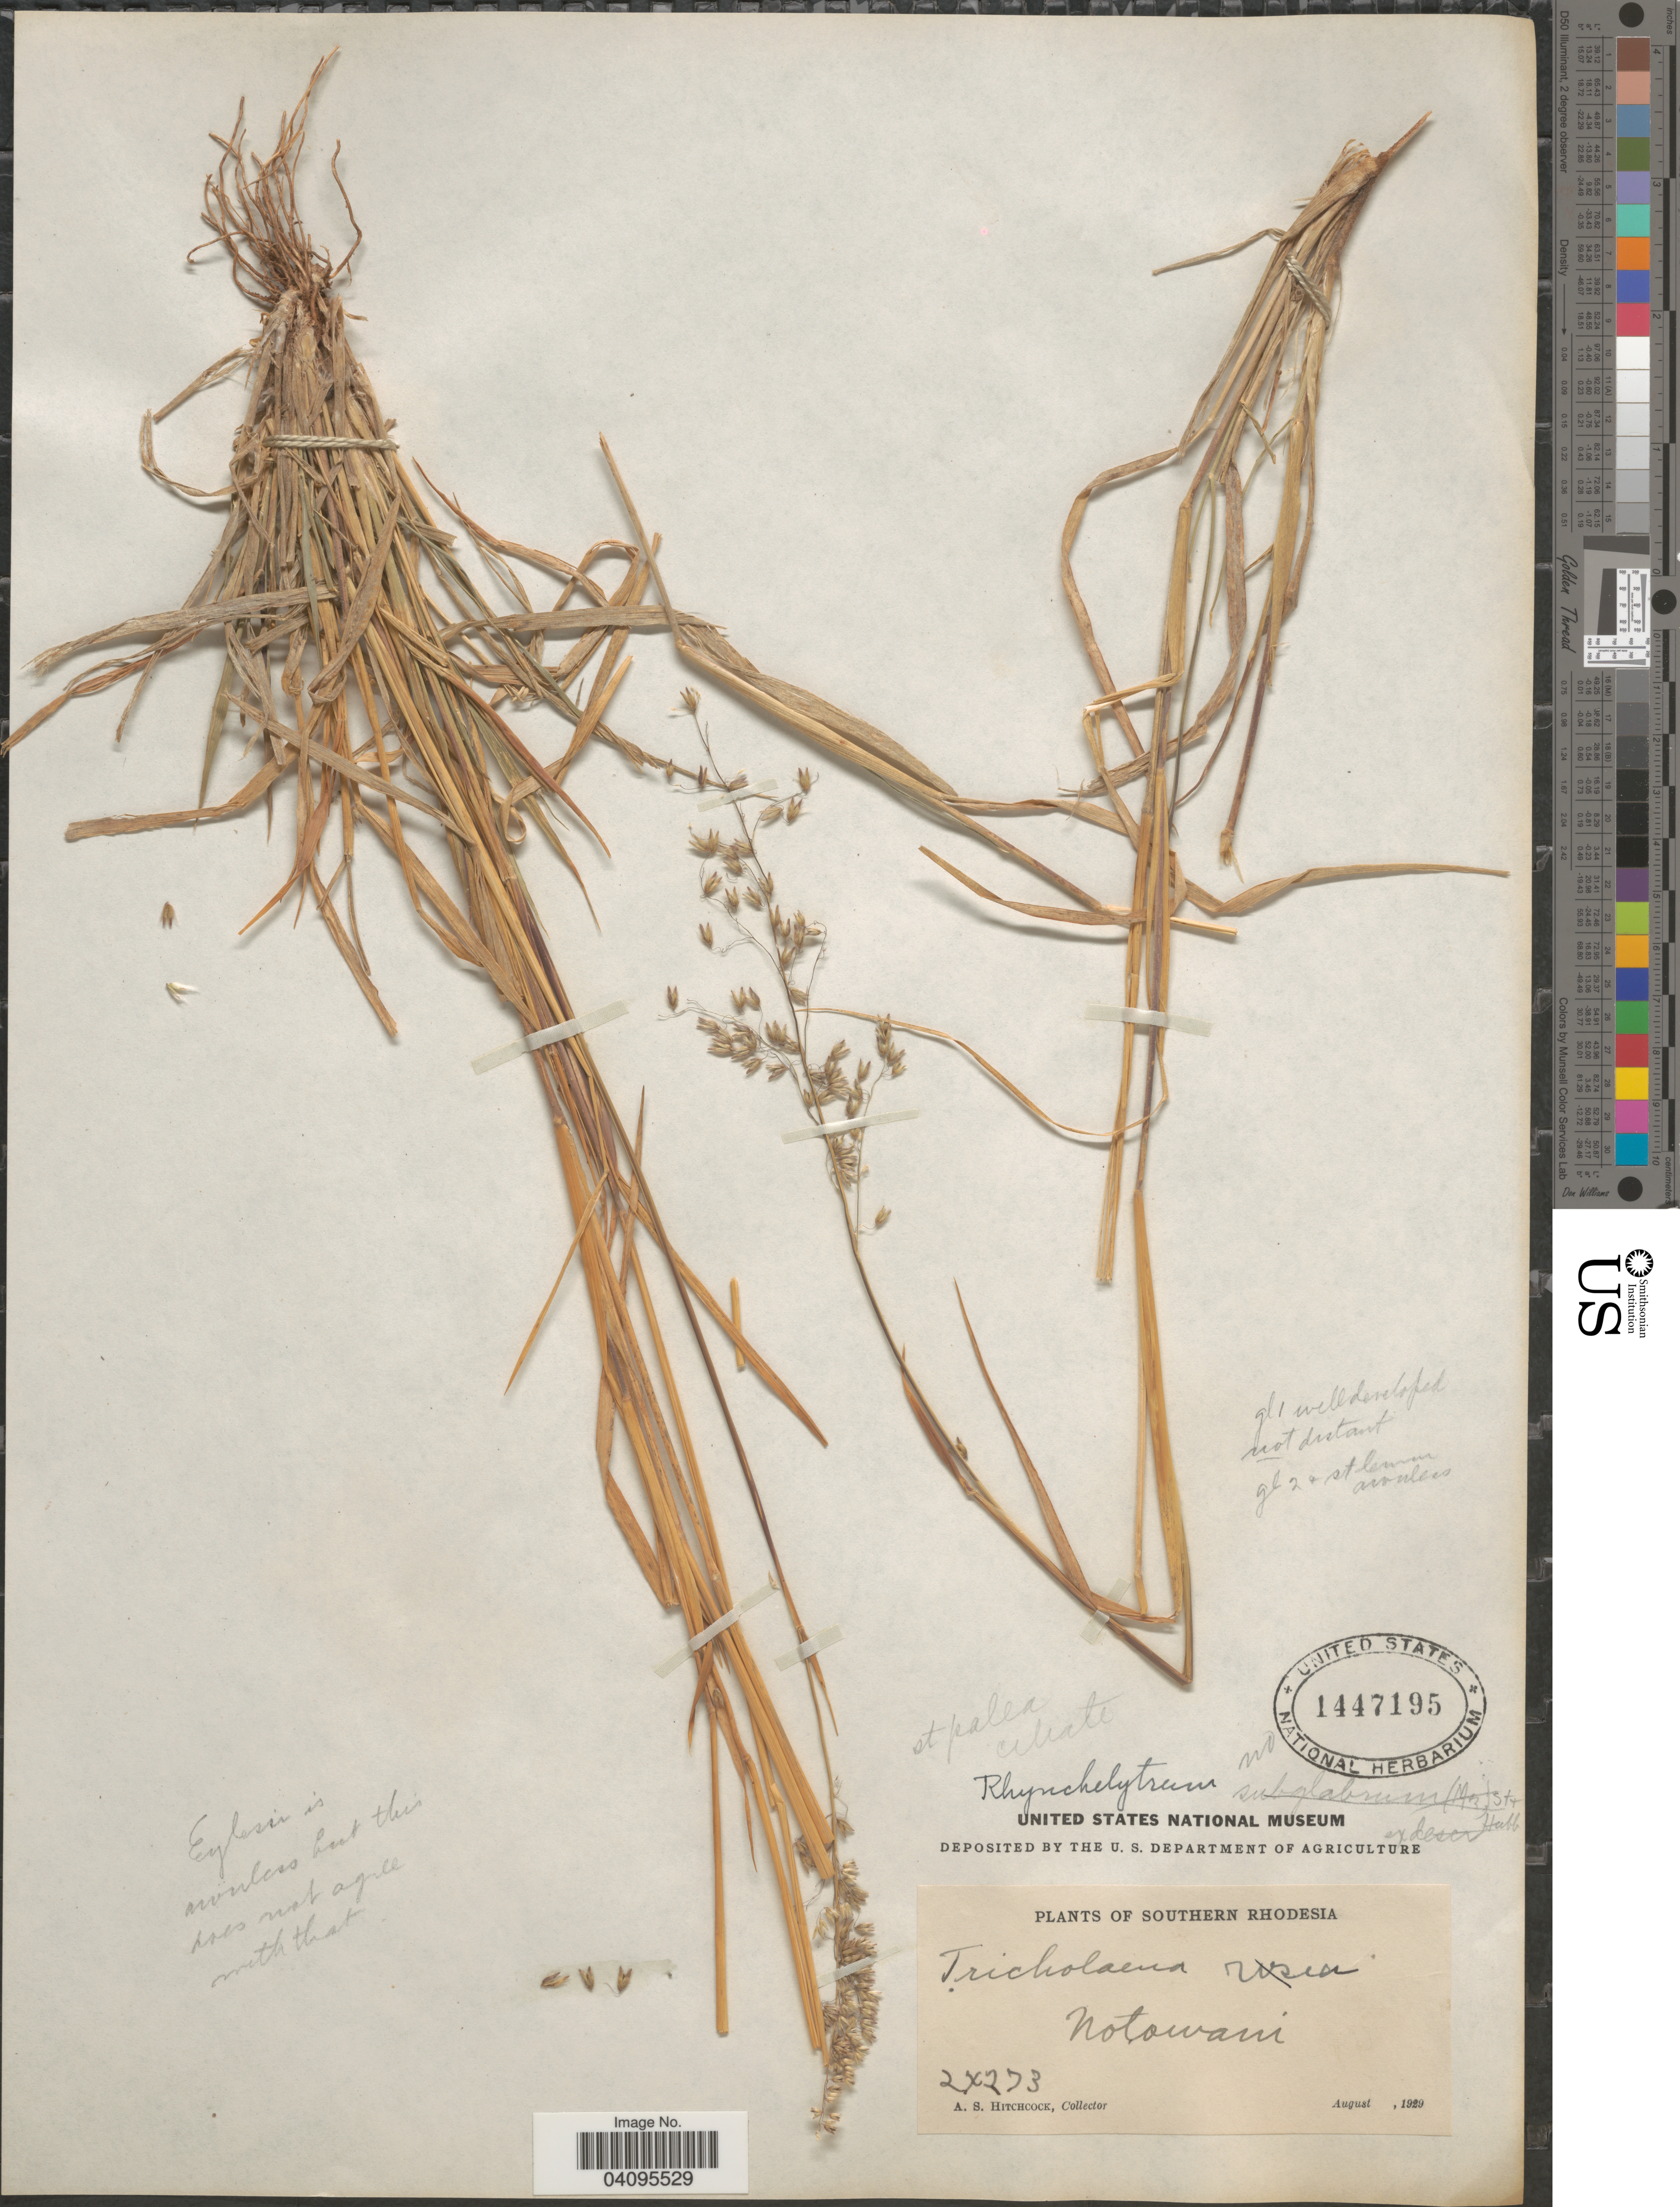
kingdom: Plantae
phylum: Tracheophyta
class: Liliopsida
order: Poales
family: Poaceae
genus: Melinis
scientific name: Melinis repens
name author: (Willd.) Zizka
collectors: A. S. Hitchcock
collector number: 24273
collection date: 1929-08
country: Zimbabwe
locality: Southern Rhodesia. Notowani.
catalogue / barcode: US 1447195